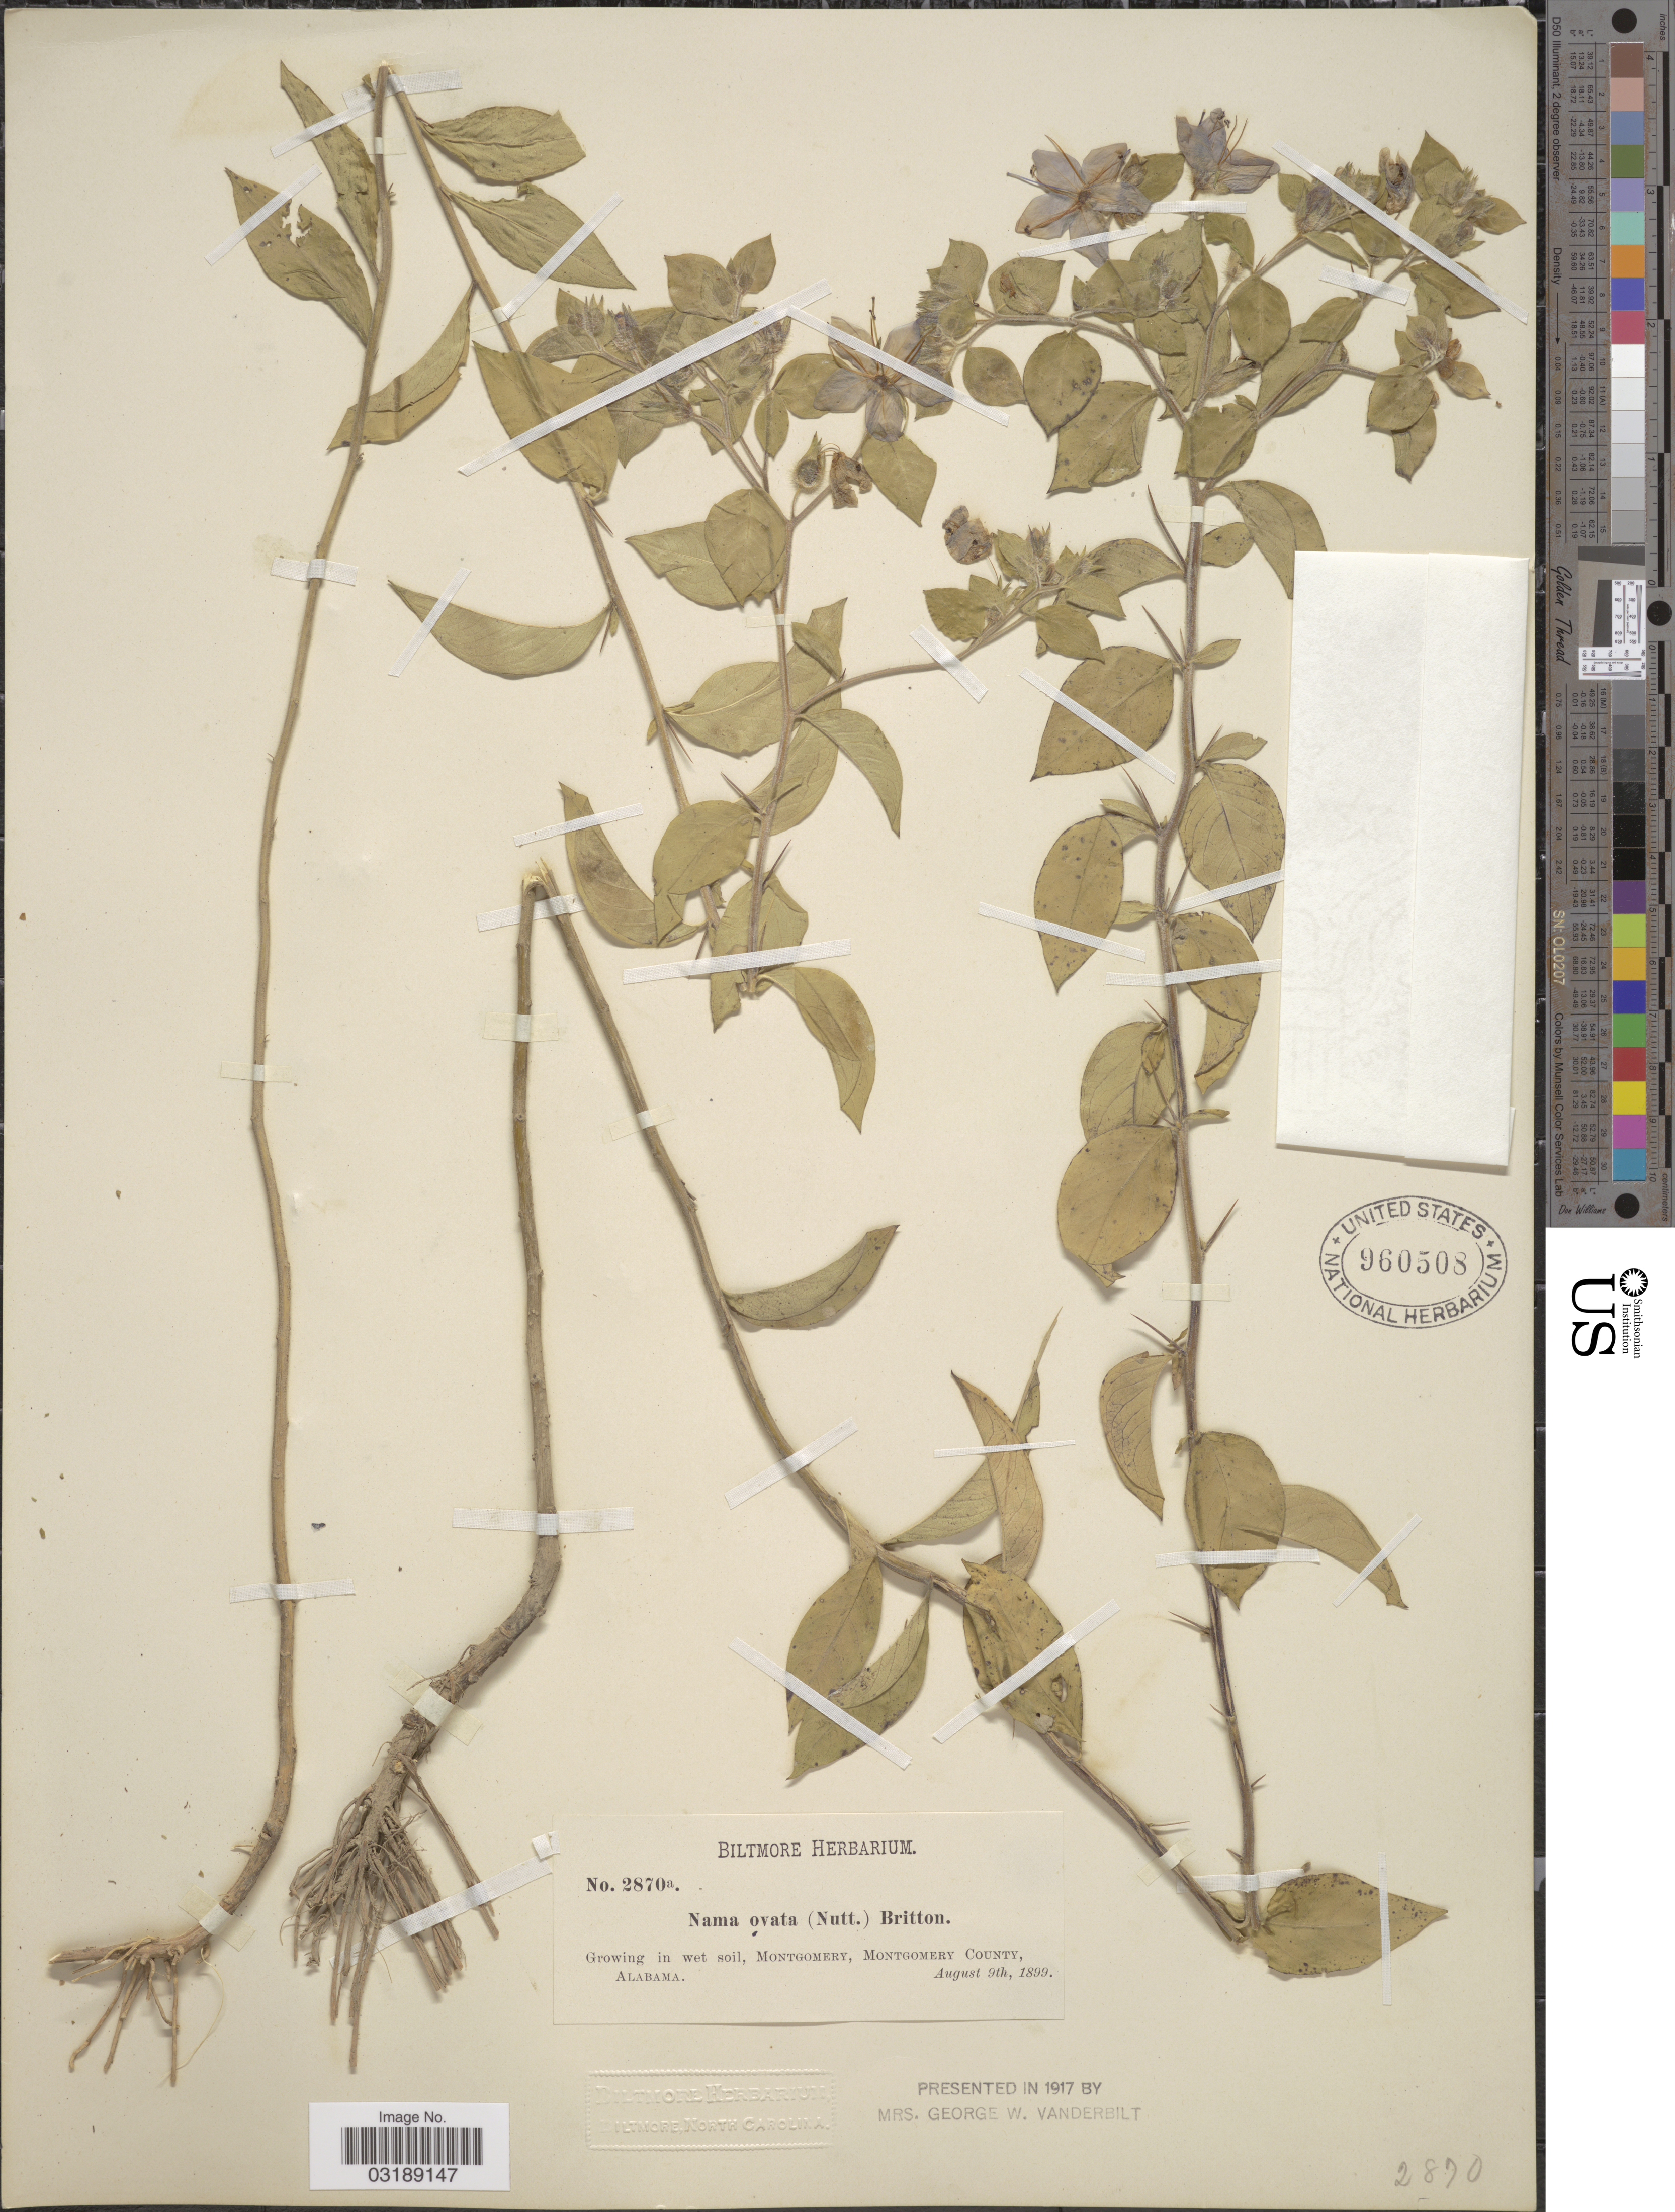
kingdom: Plantae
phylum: Tracheophyta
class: Magnoliopsida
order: Boraginales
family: Namaceae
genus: Nama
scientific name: Nama ovata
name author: (Nutt. ex Choisy) Britton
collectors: ex herb. Biltmore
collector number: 2870a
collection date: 1899-08-09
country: United States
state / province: Alabama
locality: Growing in wet soil, Montgomery, Montgomery County.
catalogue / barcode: US 960508